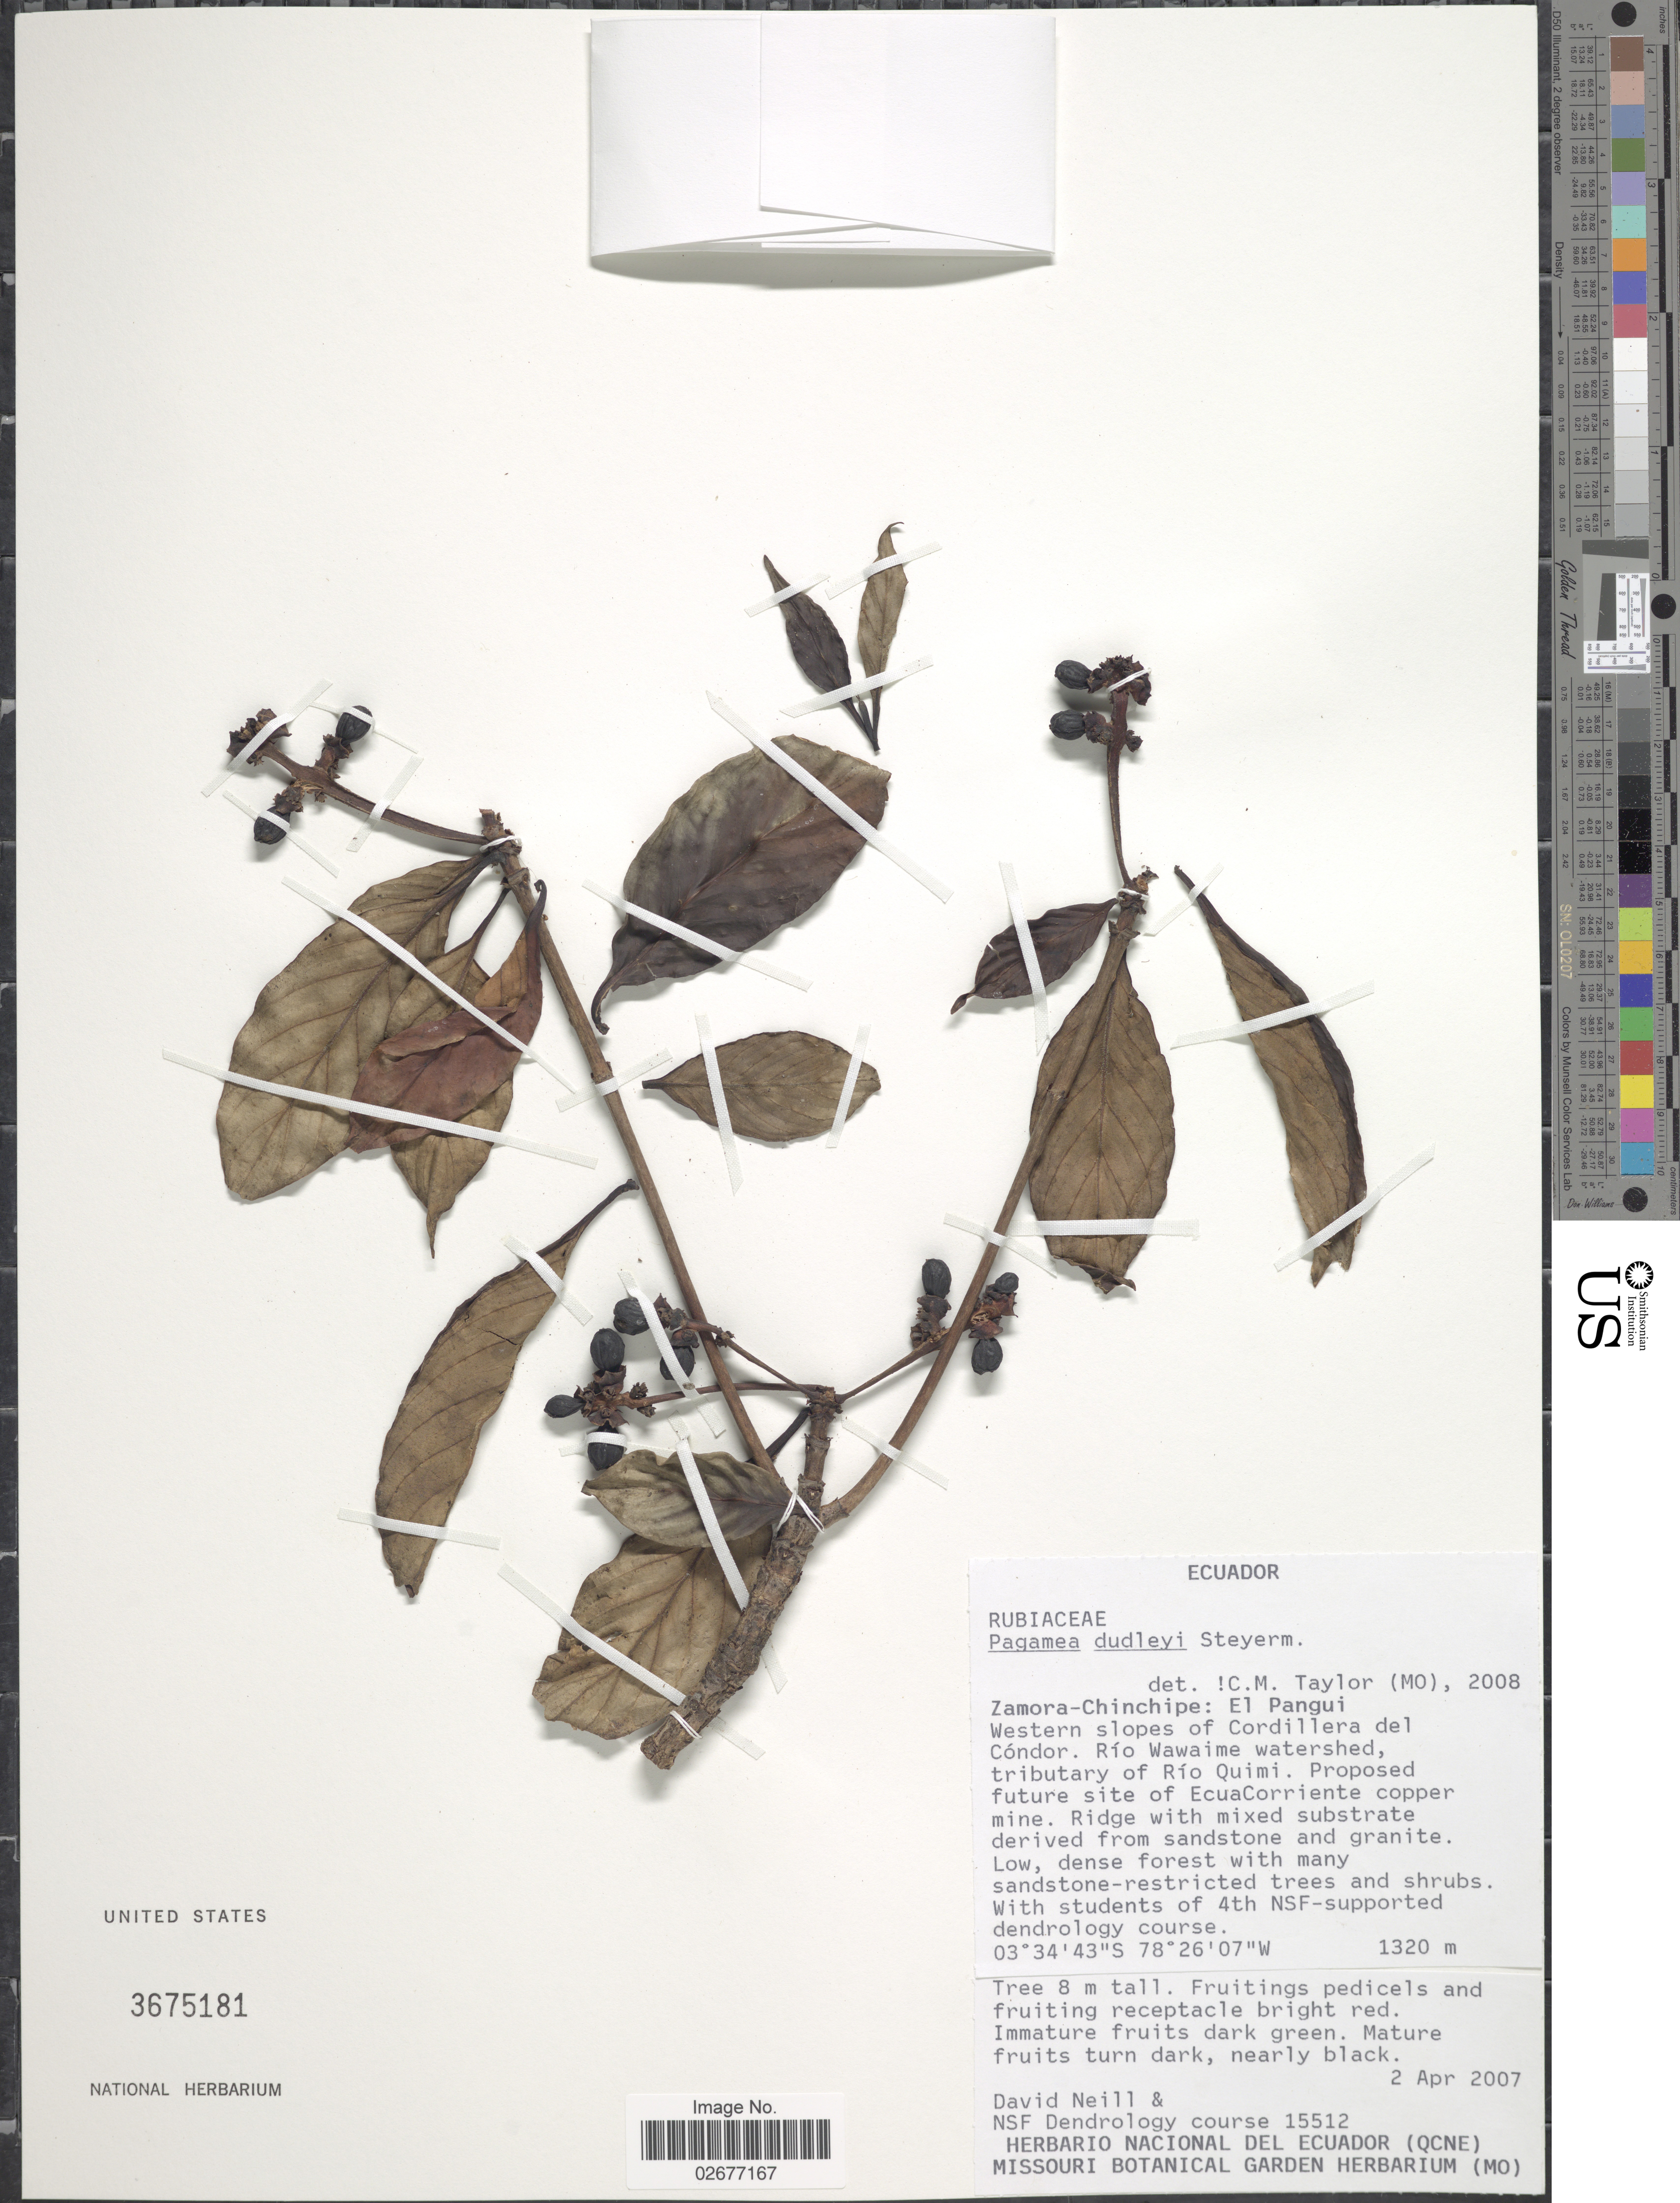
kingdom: Plantae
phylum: Tracheophyta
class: Magnoliopsida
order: Gentianales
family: Rubiaceae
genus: Pagamea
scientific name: Pagamea dudleyi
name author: Steyerm.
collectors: D. A. Neill & NSF Dendrology Course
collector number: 15512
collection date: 2007-04-02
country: Ecuador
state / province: Zamora-Chinchipe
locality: Zamora-Chinchipe: El Pangui, Western slopes of Cordillera del Condor, Rio Wawaime watershed, tributary of Rio Quimi, Proposed future site EcuaCorriente copper mine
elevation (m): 1320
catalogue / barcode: US 3675181